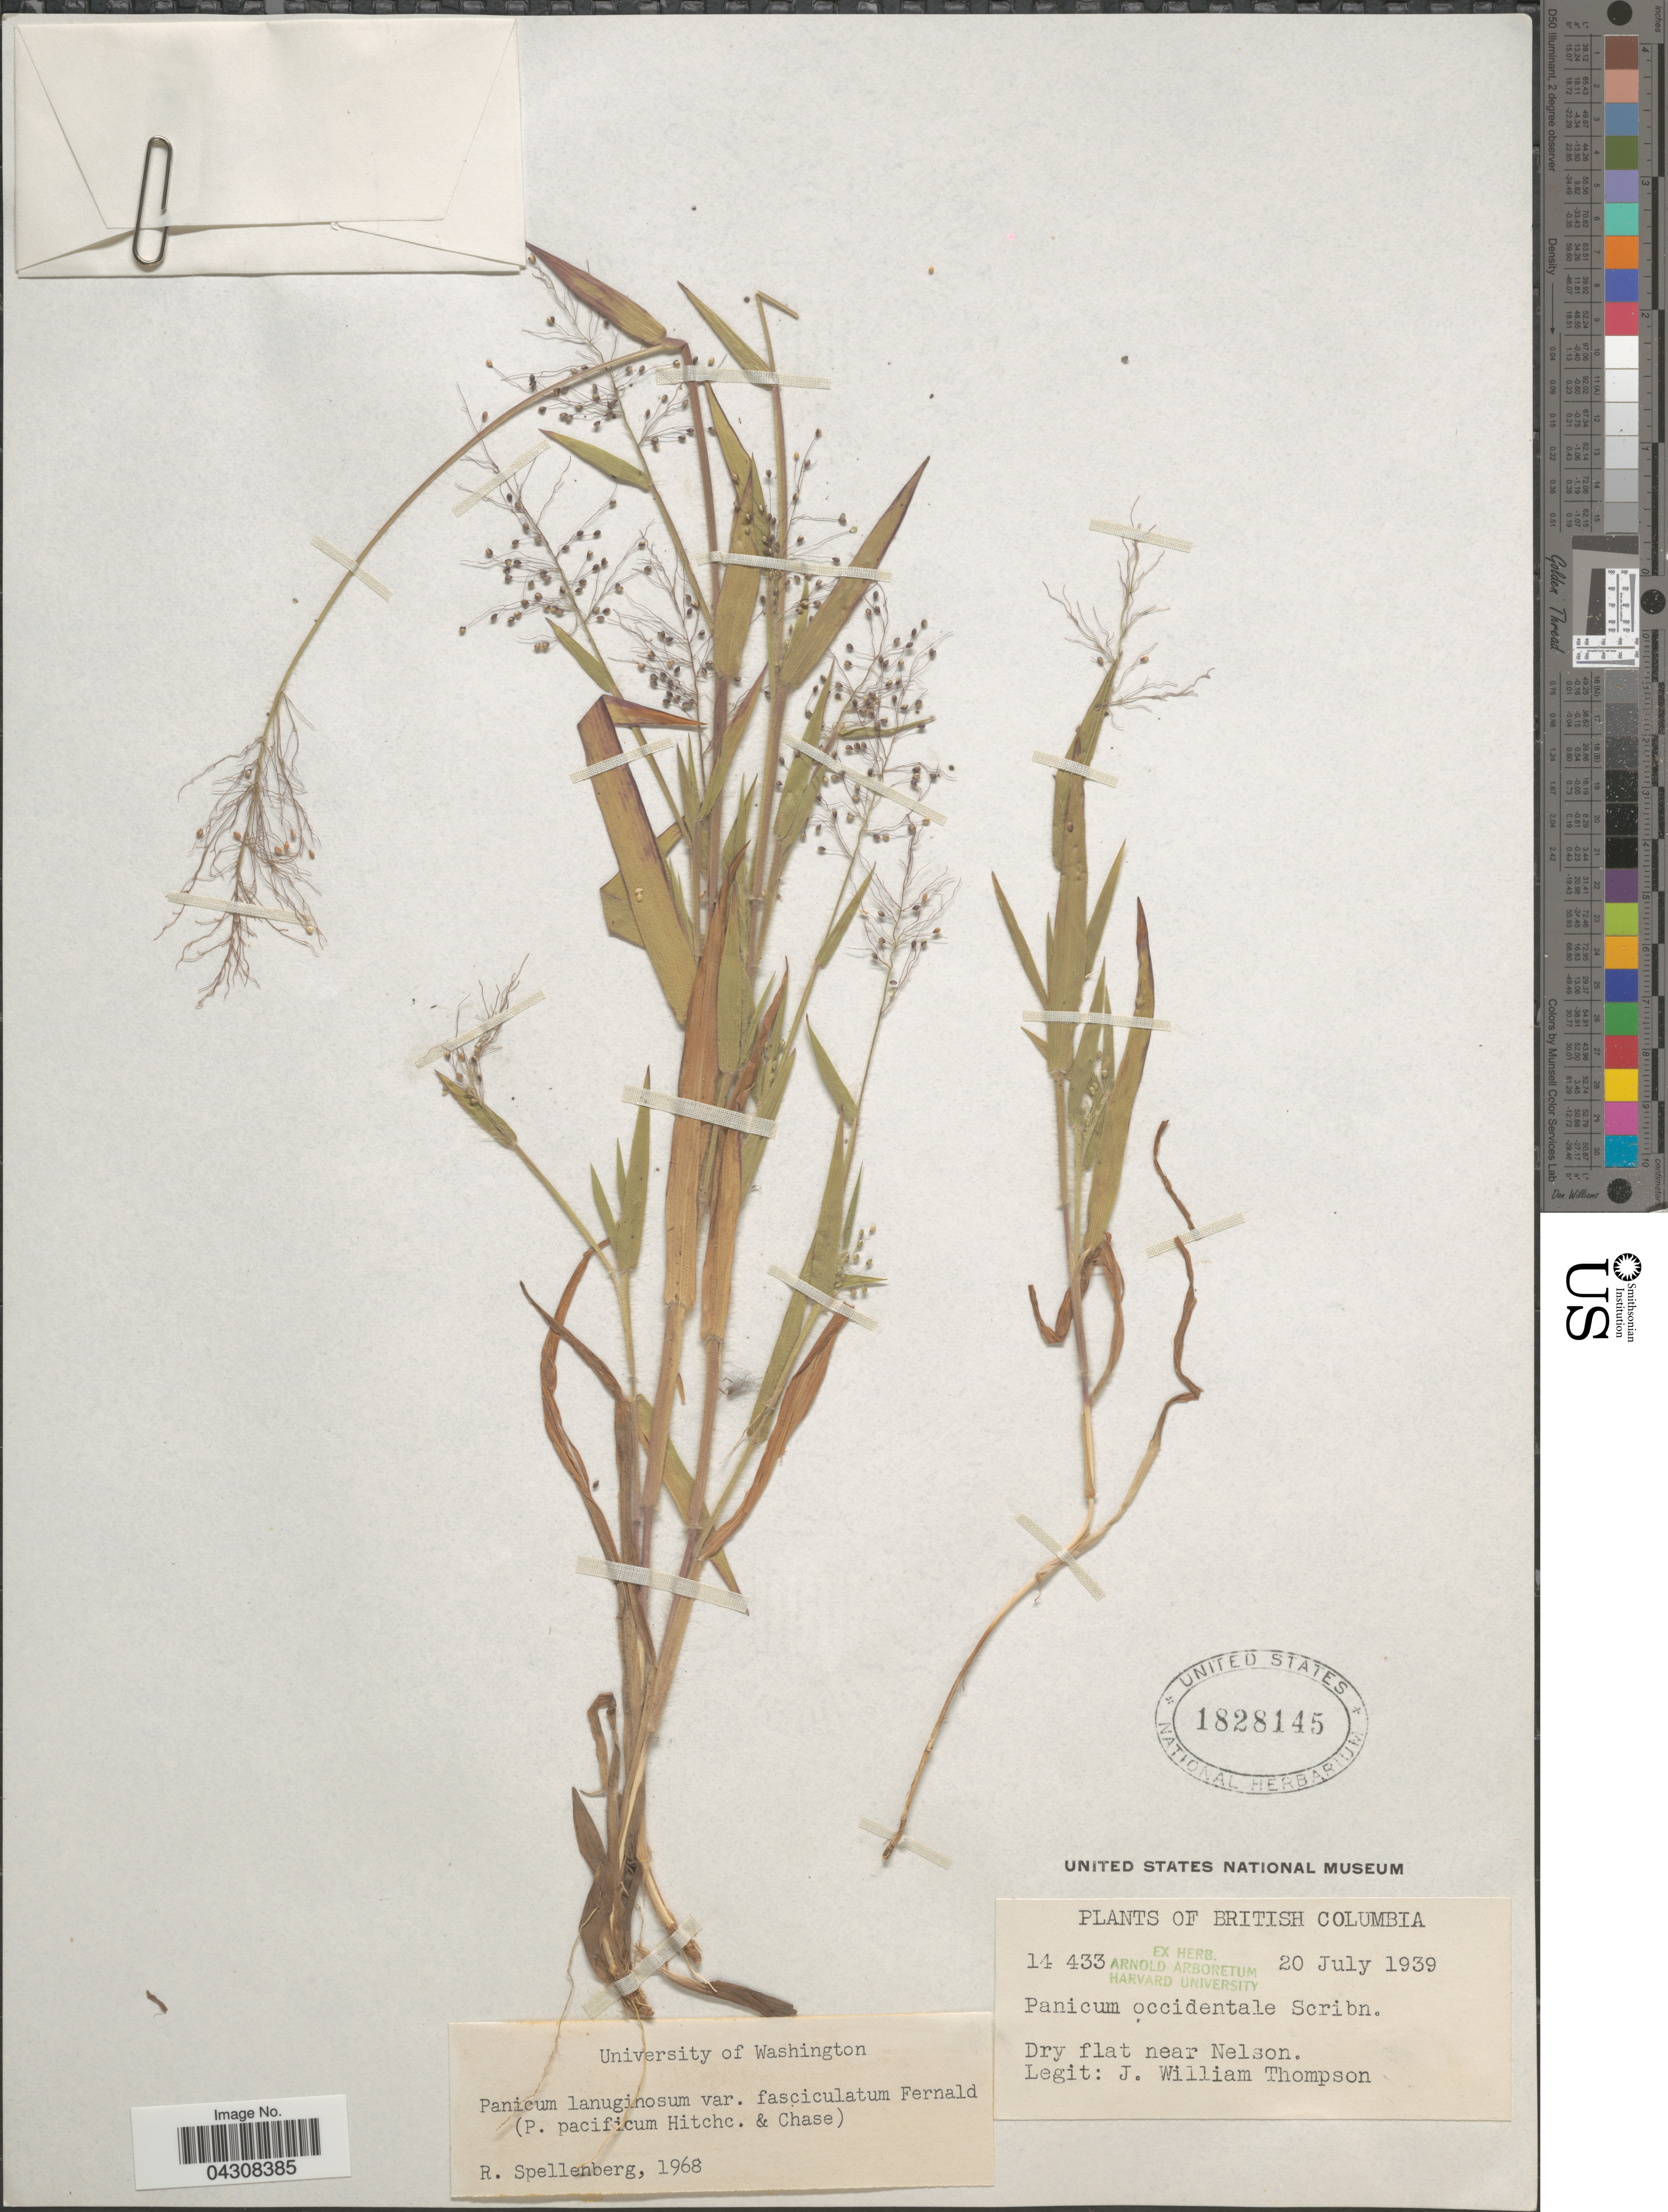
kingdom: Plantae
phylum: Tracheophyta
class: Liliopsida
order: Poales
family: Poaceae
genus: Dichanthelium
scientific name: Dichanthelium acuminatum var. acuminatum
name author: (Sw.) Gould & C.A. Clark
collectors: J. W. Thompson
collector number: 14433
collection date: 1939-07-20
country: Canada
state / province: British Columbia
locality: Dry flat near Nelson.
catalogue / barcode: US 1828145